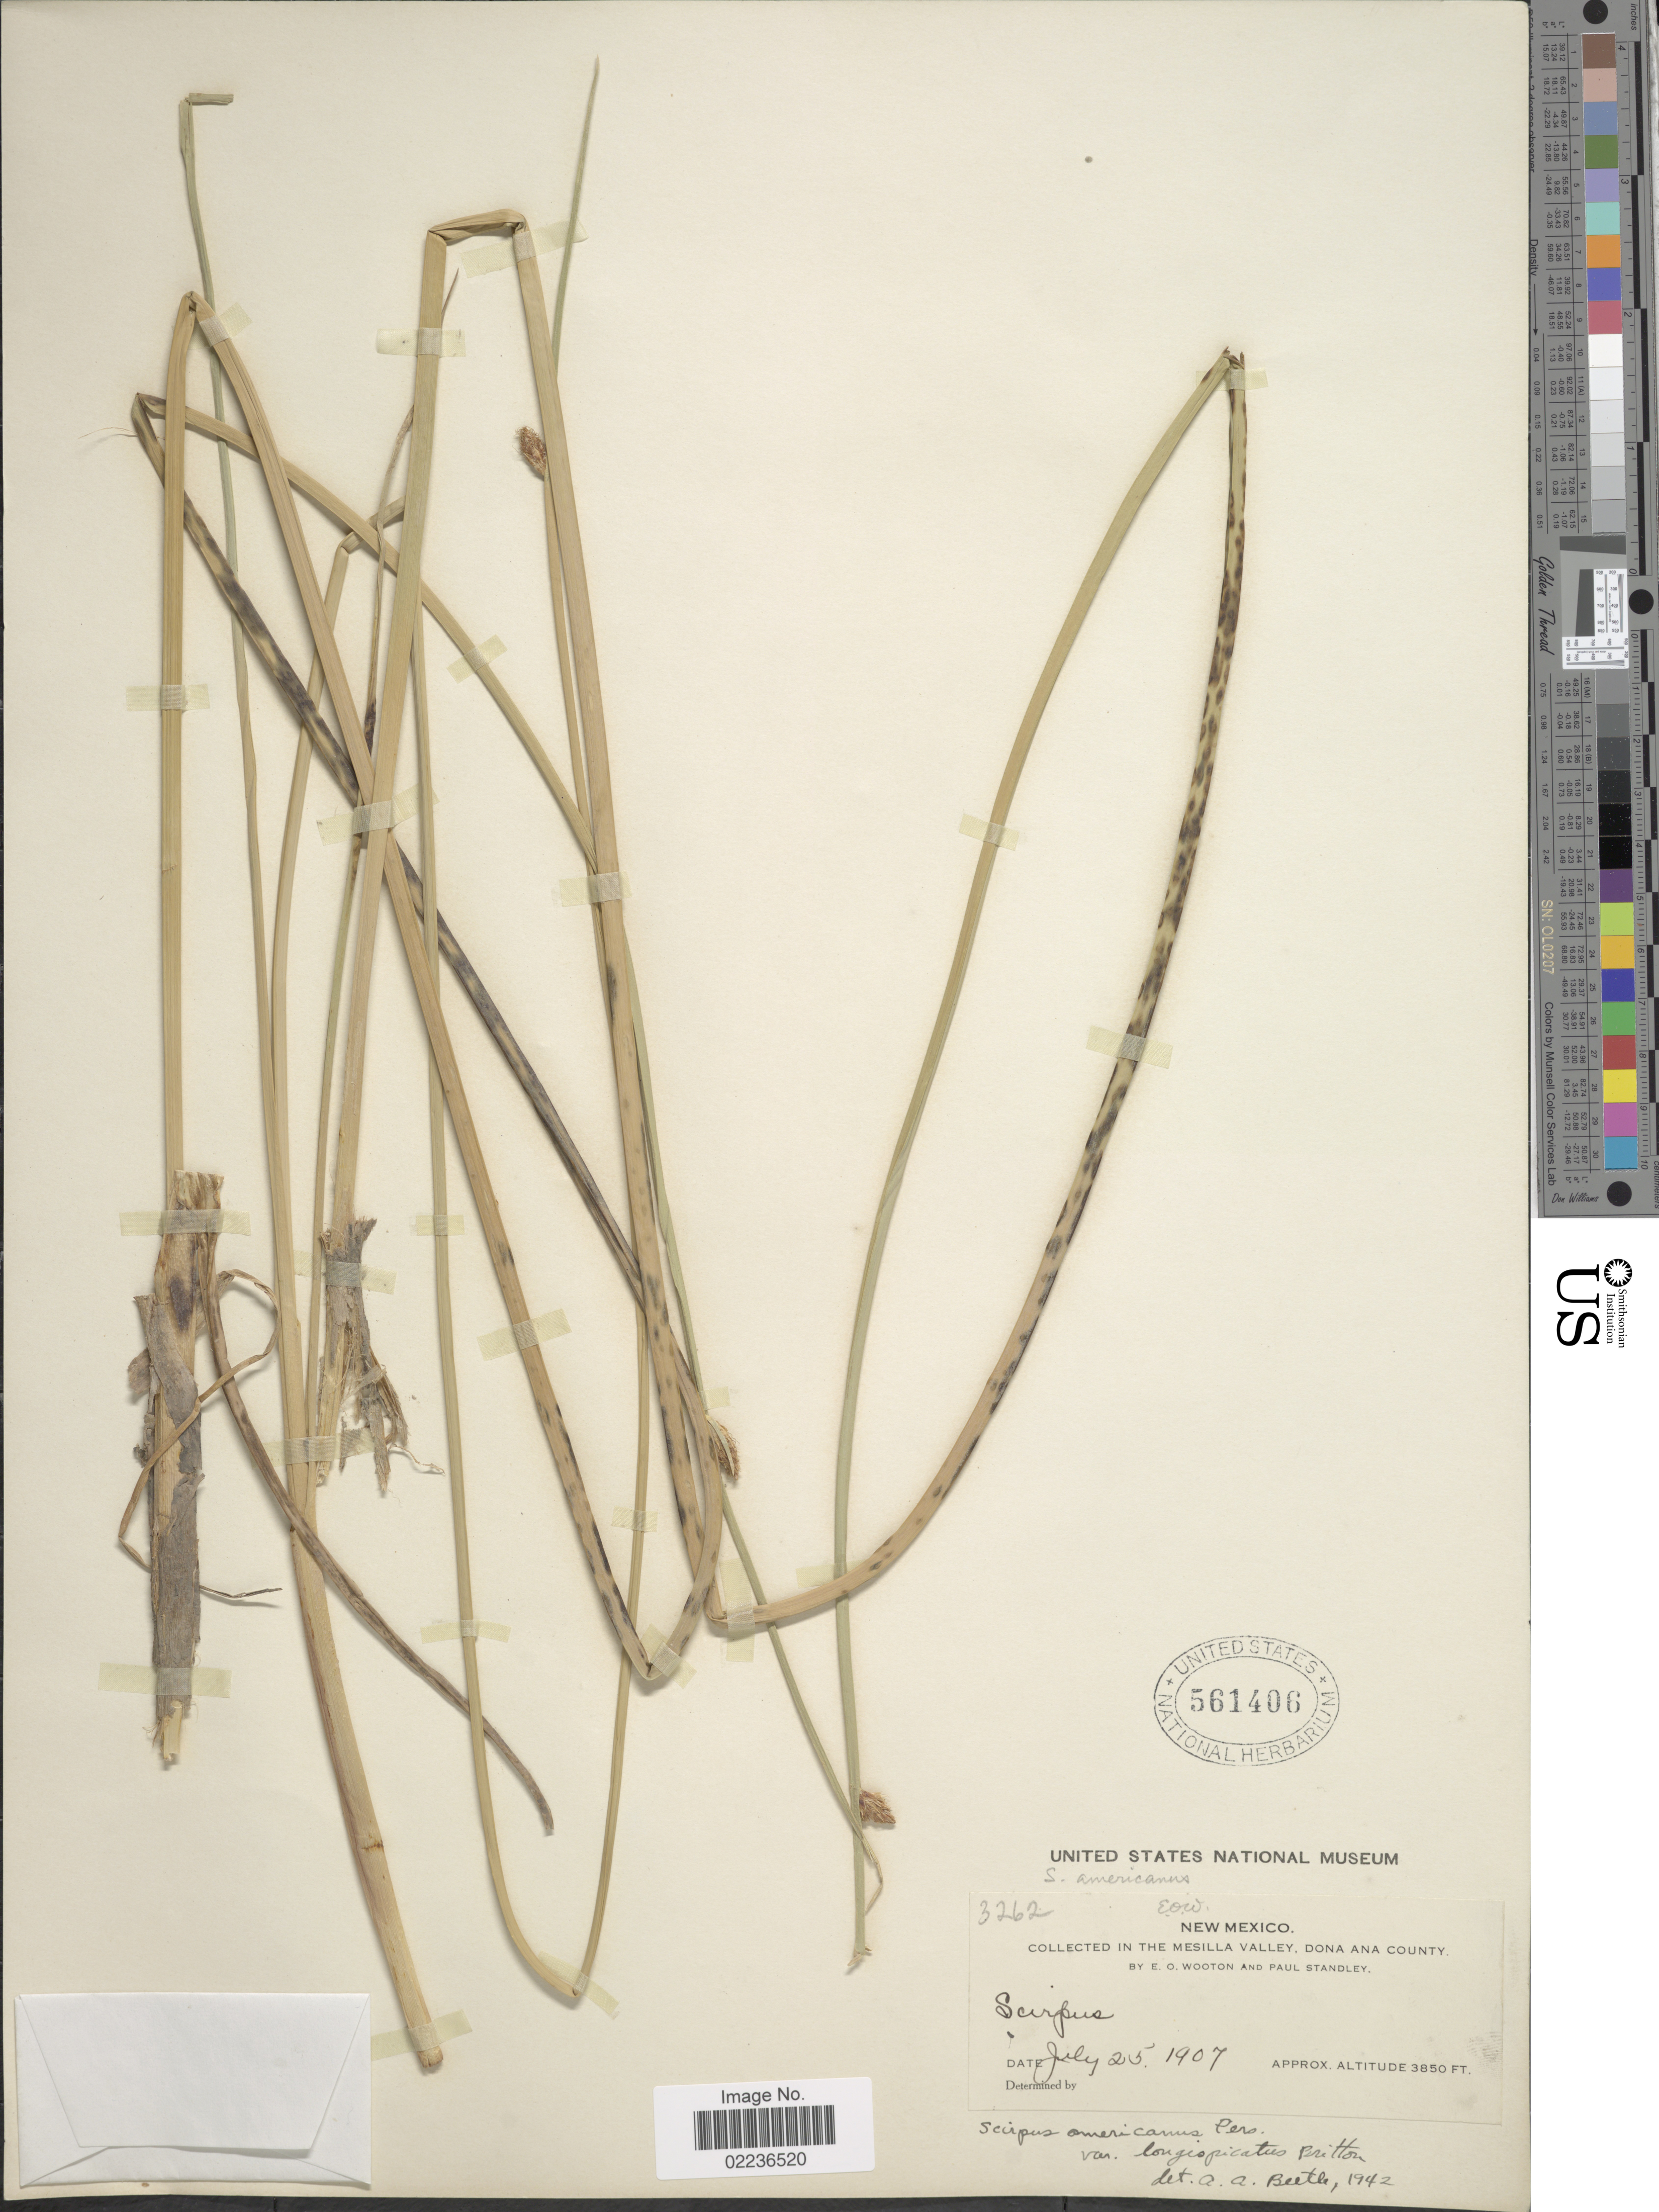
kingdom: Plantae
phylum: Tracheophyta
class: Liliopsida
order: Poales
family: Cyperaceae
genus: Schoenoplectus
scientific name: Schoenoplectus pungens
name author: (Vahl) Palla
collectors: E. O. Wooton & P. C. Standley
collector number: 3262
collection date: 1907-07-25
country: United States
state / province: New Mexico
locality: In the Mesilla Valley, Dona Ana County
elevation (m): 1173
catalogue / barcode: US 561406